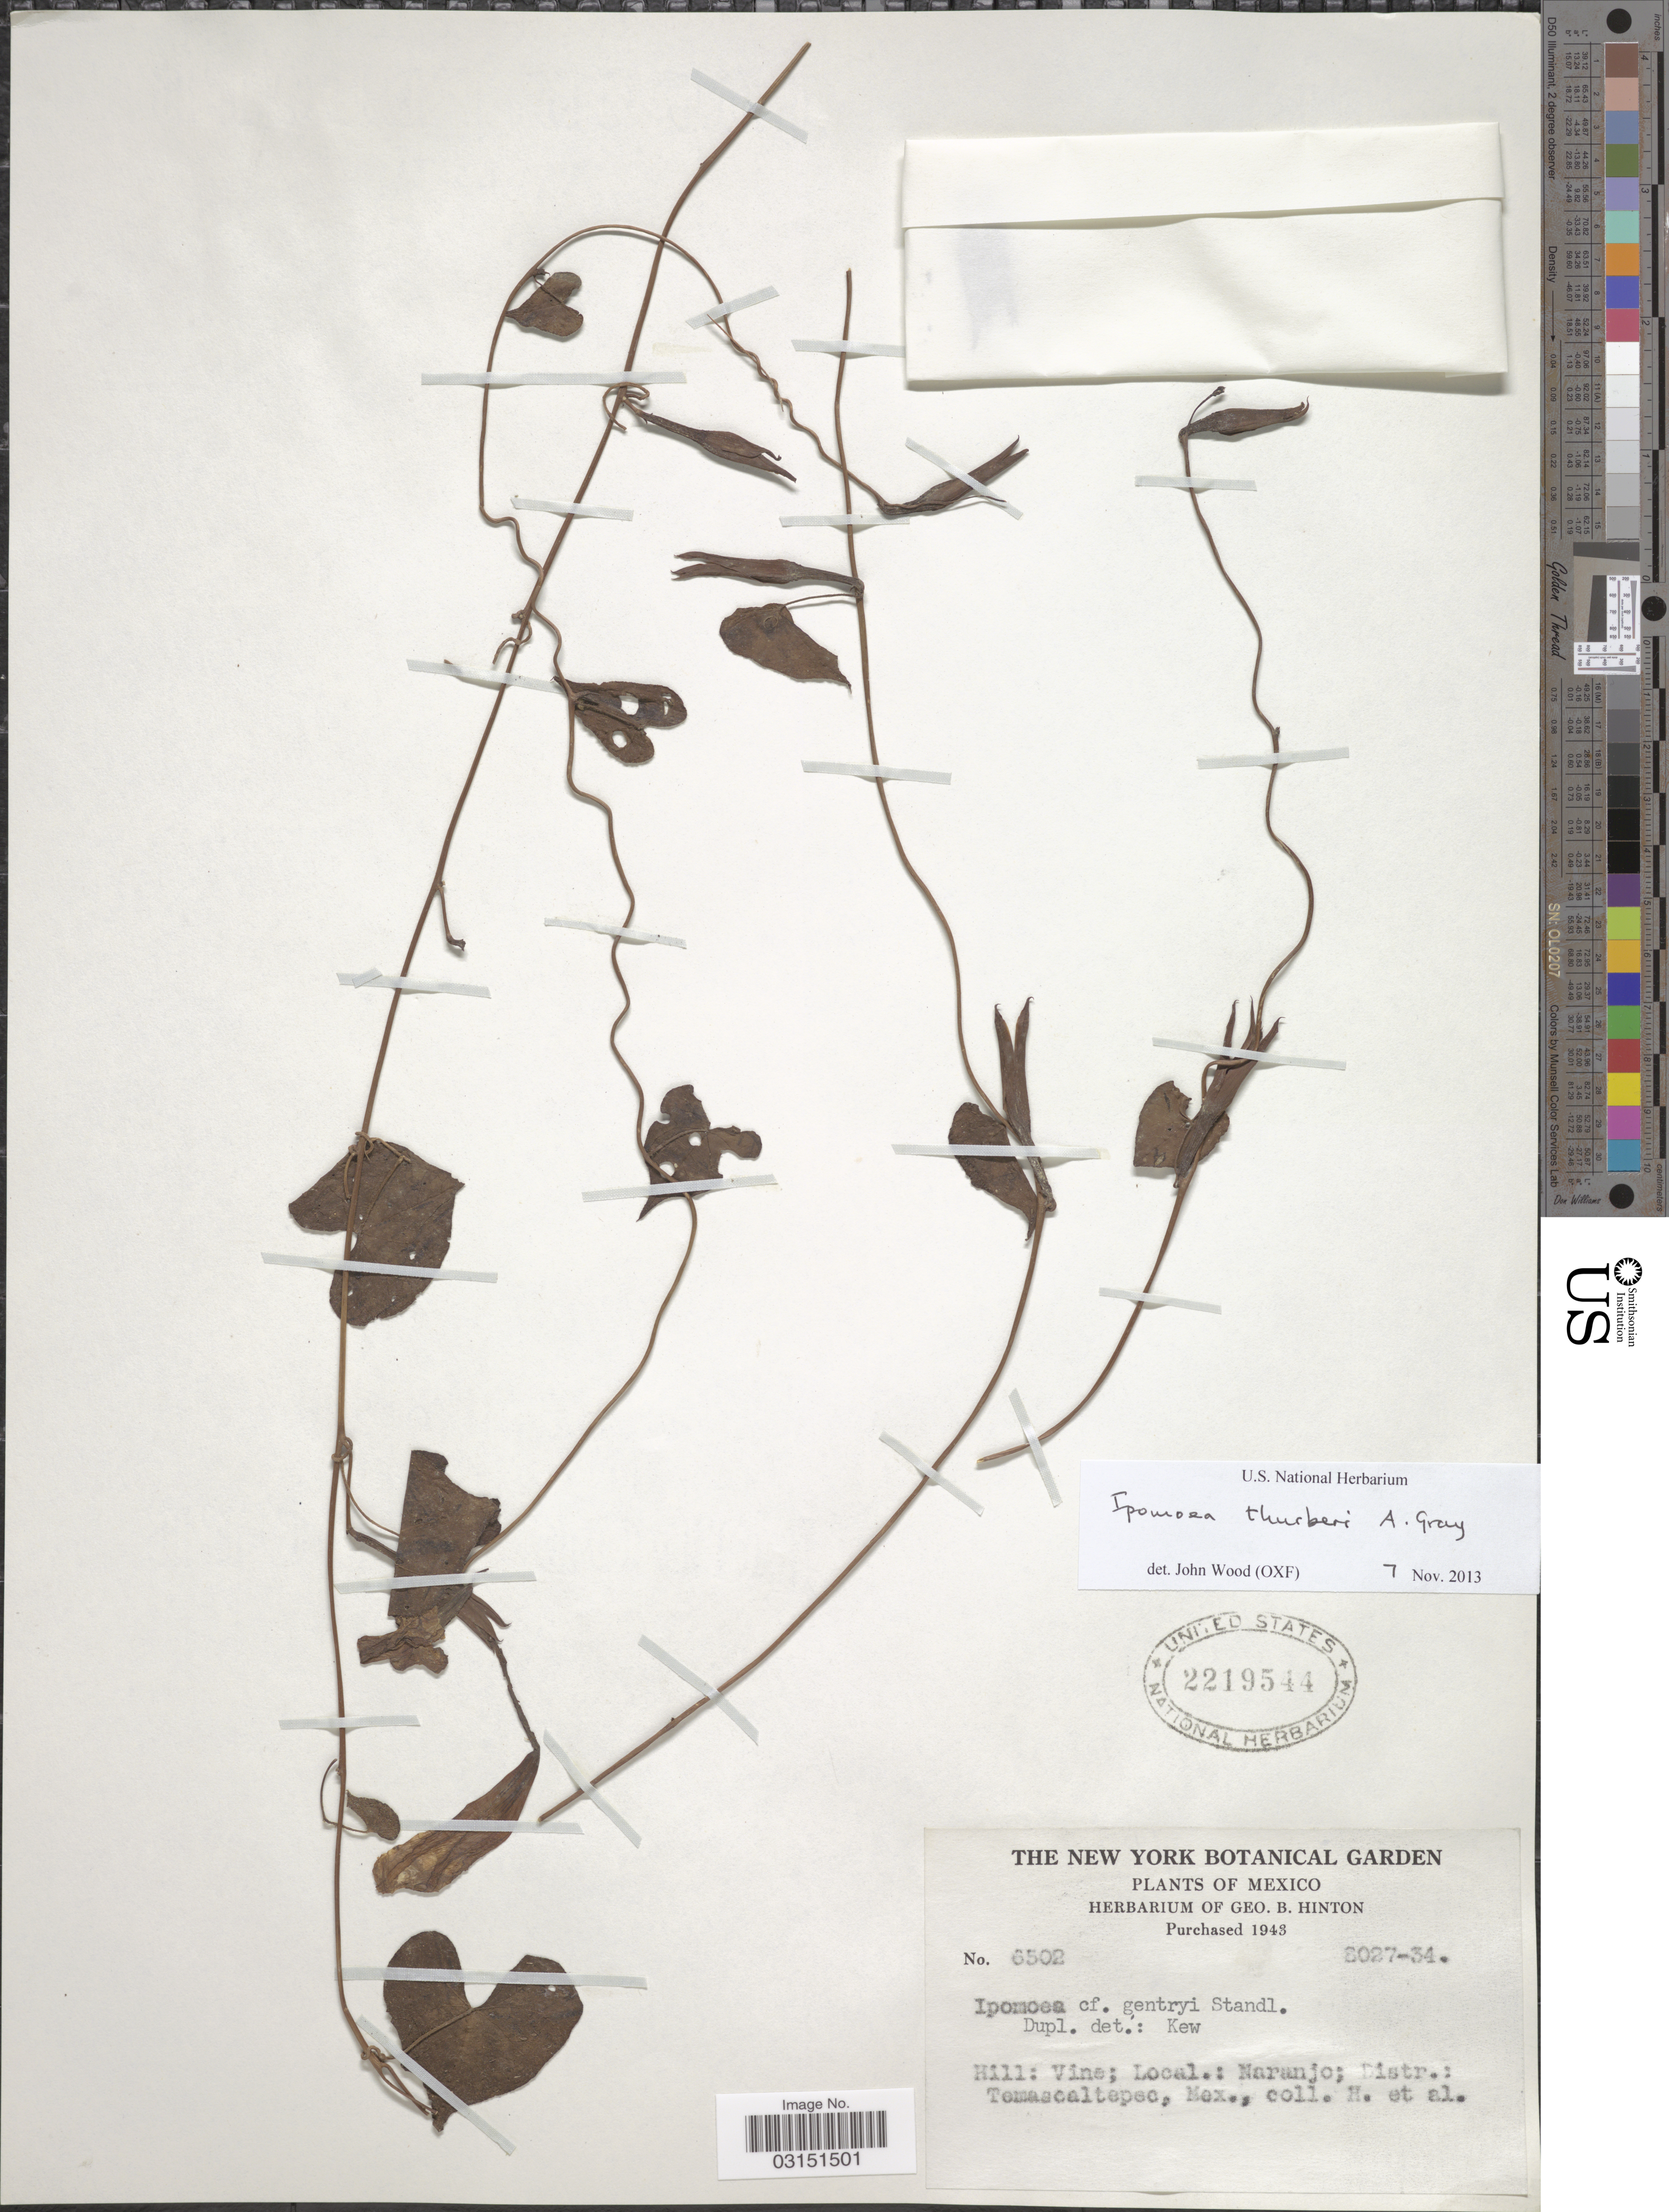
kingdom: Plantae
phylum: Tracheophyta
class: Magnoliopsida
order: Solanales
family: Convolvulaceae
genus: Ipomoea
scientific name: Ipomoea thurberi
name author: A. Gray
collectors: G. B. Hinton & et al.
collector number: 6502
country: Mexico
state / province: México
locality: Naranjo; Distr.: Temascaltepec, Mex.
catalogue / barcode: US 2219544